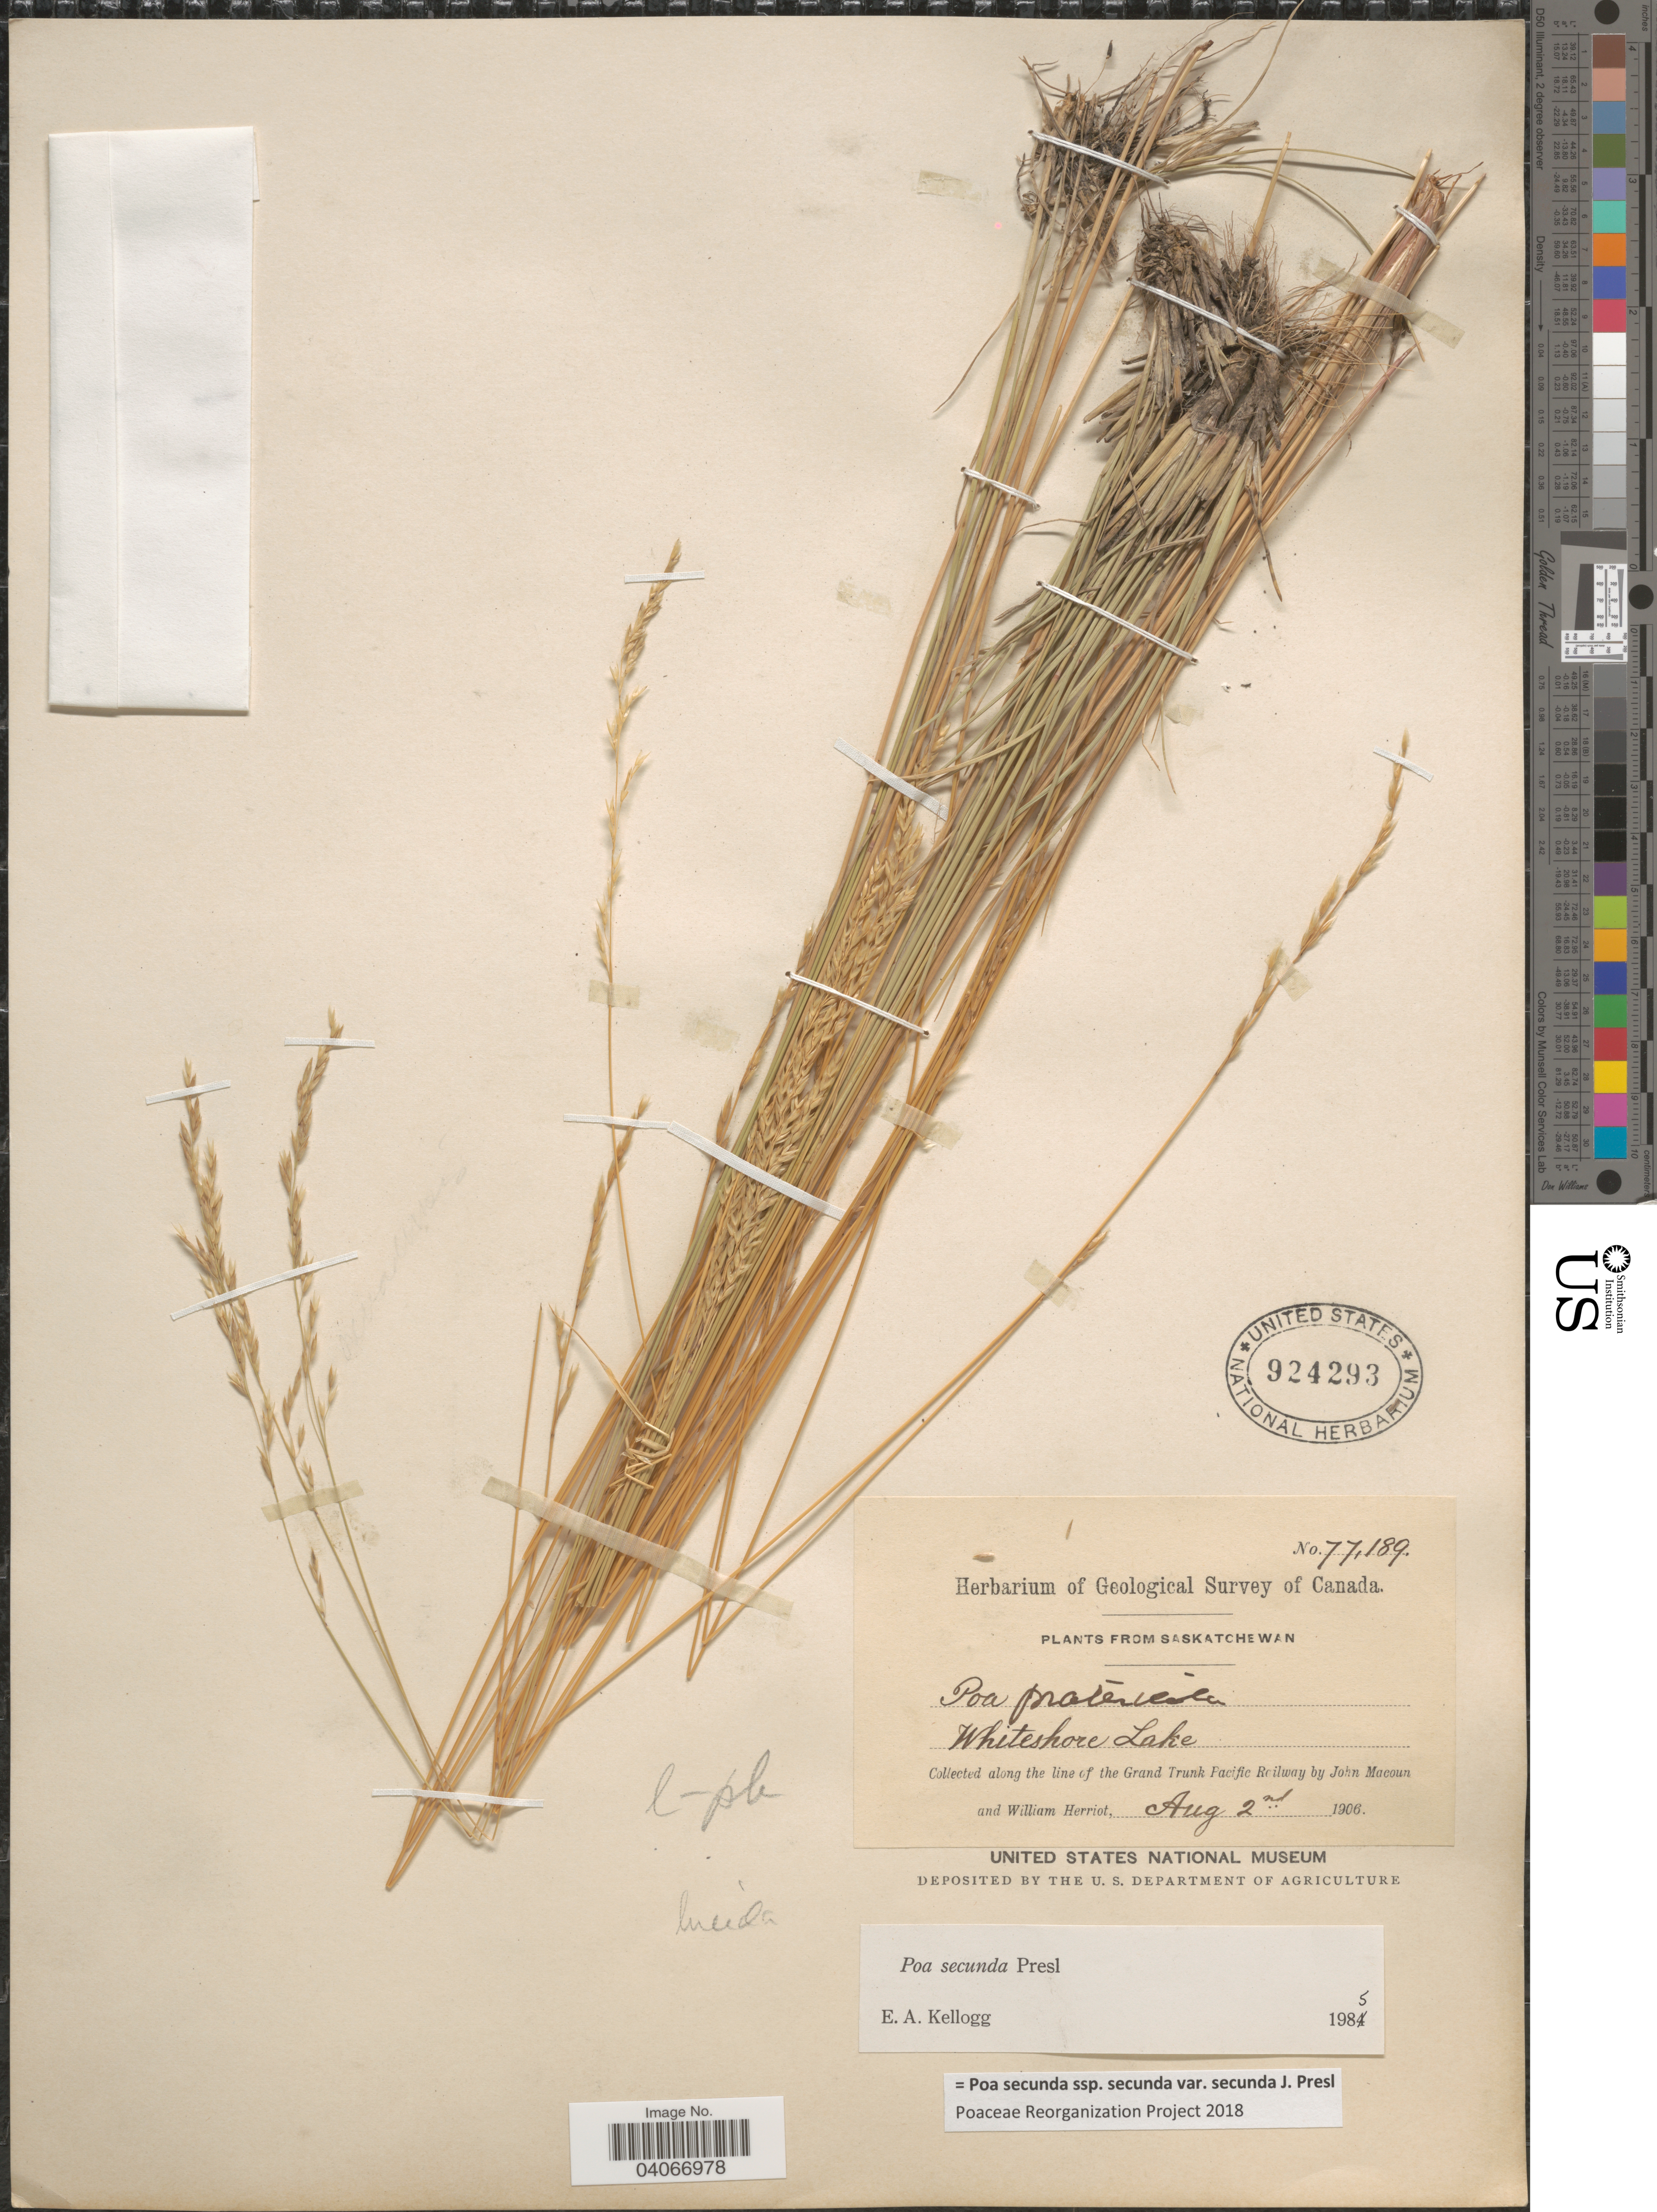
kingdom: Plantae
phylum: Tracheophyta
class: Liliopsida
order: Poales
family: Poaceae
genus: Poa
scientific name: Poa secunda subsp. secunda var. secunda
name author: J. Presl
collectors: J. Macoun & W. Herriot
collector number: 77189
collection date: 1906-08-02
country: Canada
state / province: Saskatchewan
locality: Whiteshore Lake. Along the line of the Grand Trunk Pacific Railway. Herbarium of Geological Survey of Canada.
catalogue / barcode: US 924293